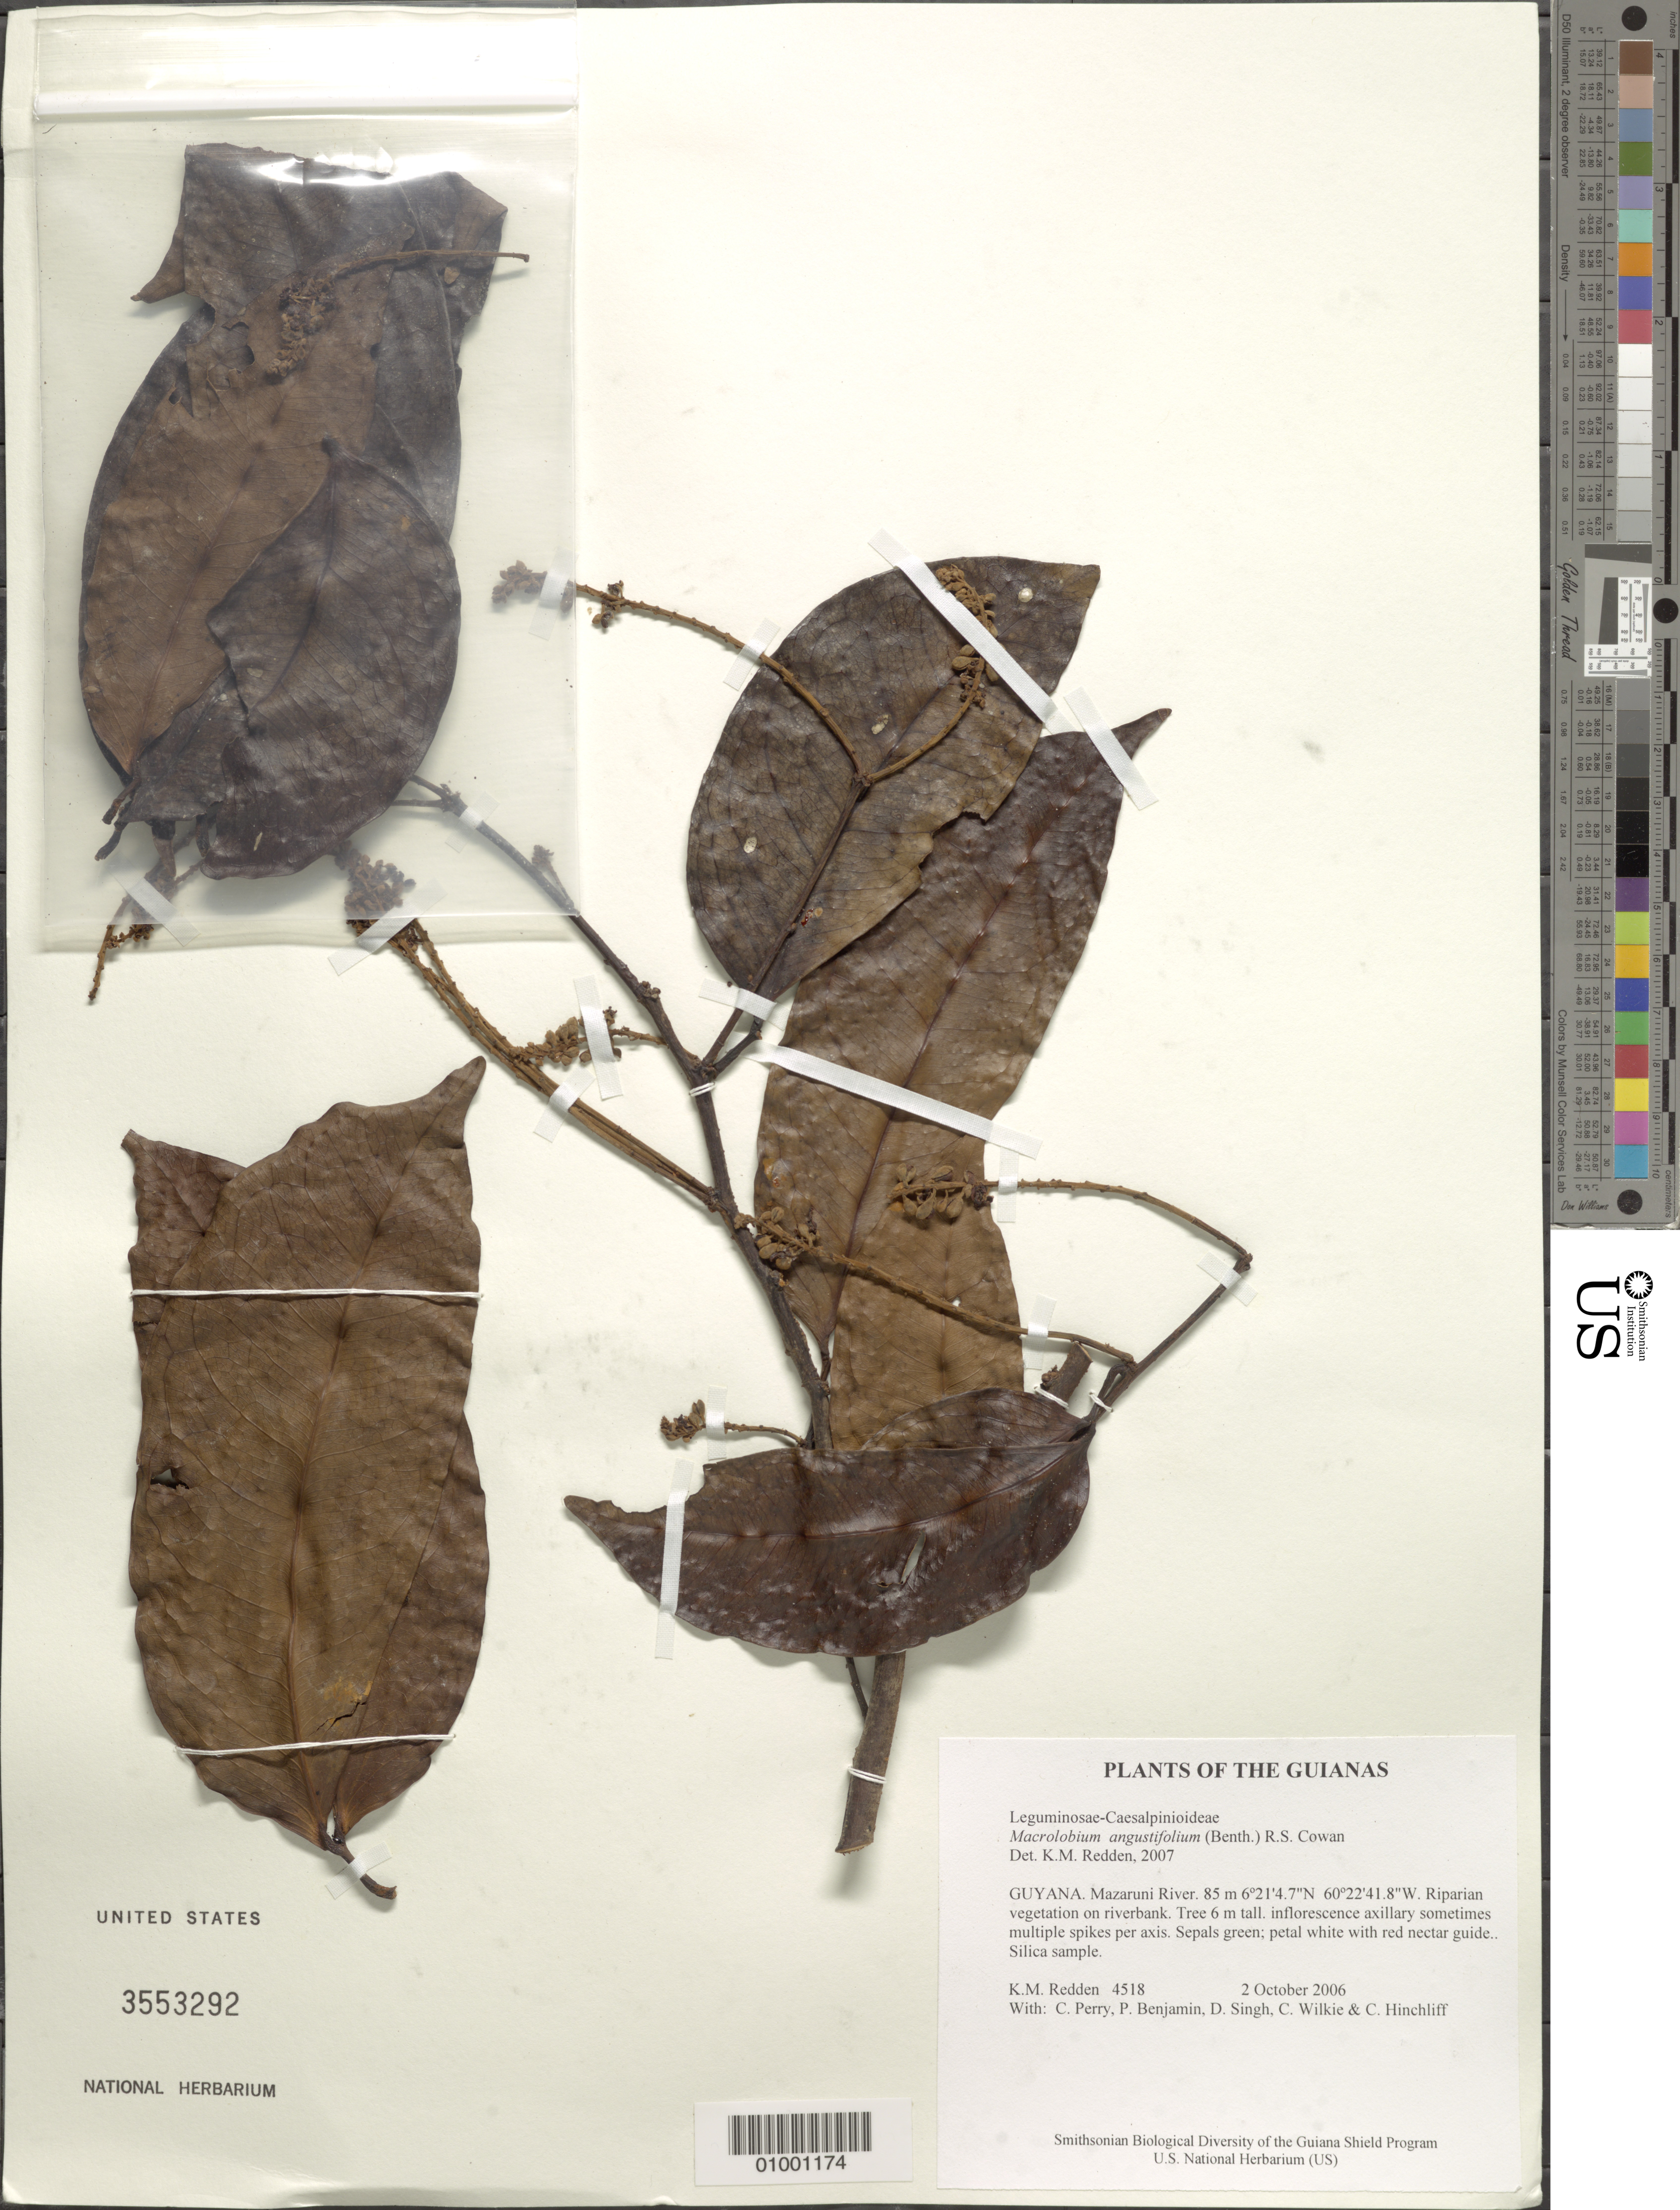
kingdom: Plantae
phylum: Tracheophyta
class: Magnoliopsida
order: Fabales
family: Fabaceae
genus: Macrolobium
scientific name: Macrolobium bifolium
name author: (Aubl.) Pers.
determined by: Trujillo, A. M.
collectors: K. M. Redden, C. Perry, P. Benjamin, D. Singh, C. Wilkie & C. E. Hinchliff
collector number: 4518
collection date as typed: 2 October 2006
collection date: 2006-10-02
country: Guyana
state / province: Cuyuni-Mazaruni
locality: Mazaruni River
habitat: Riparian vegetation on riverbank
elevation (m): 85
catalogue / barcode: US 3553292